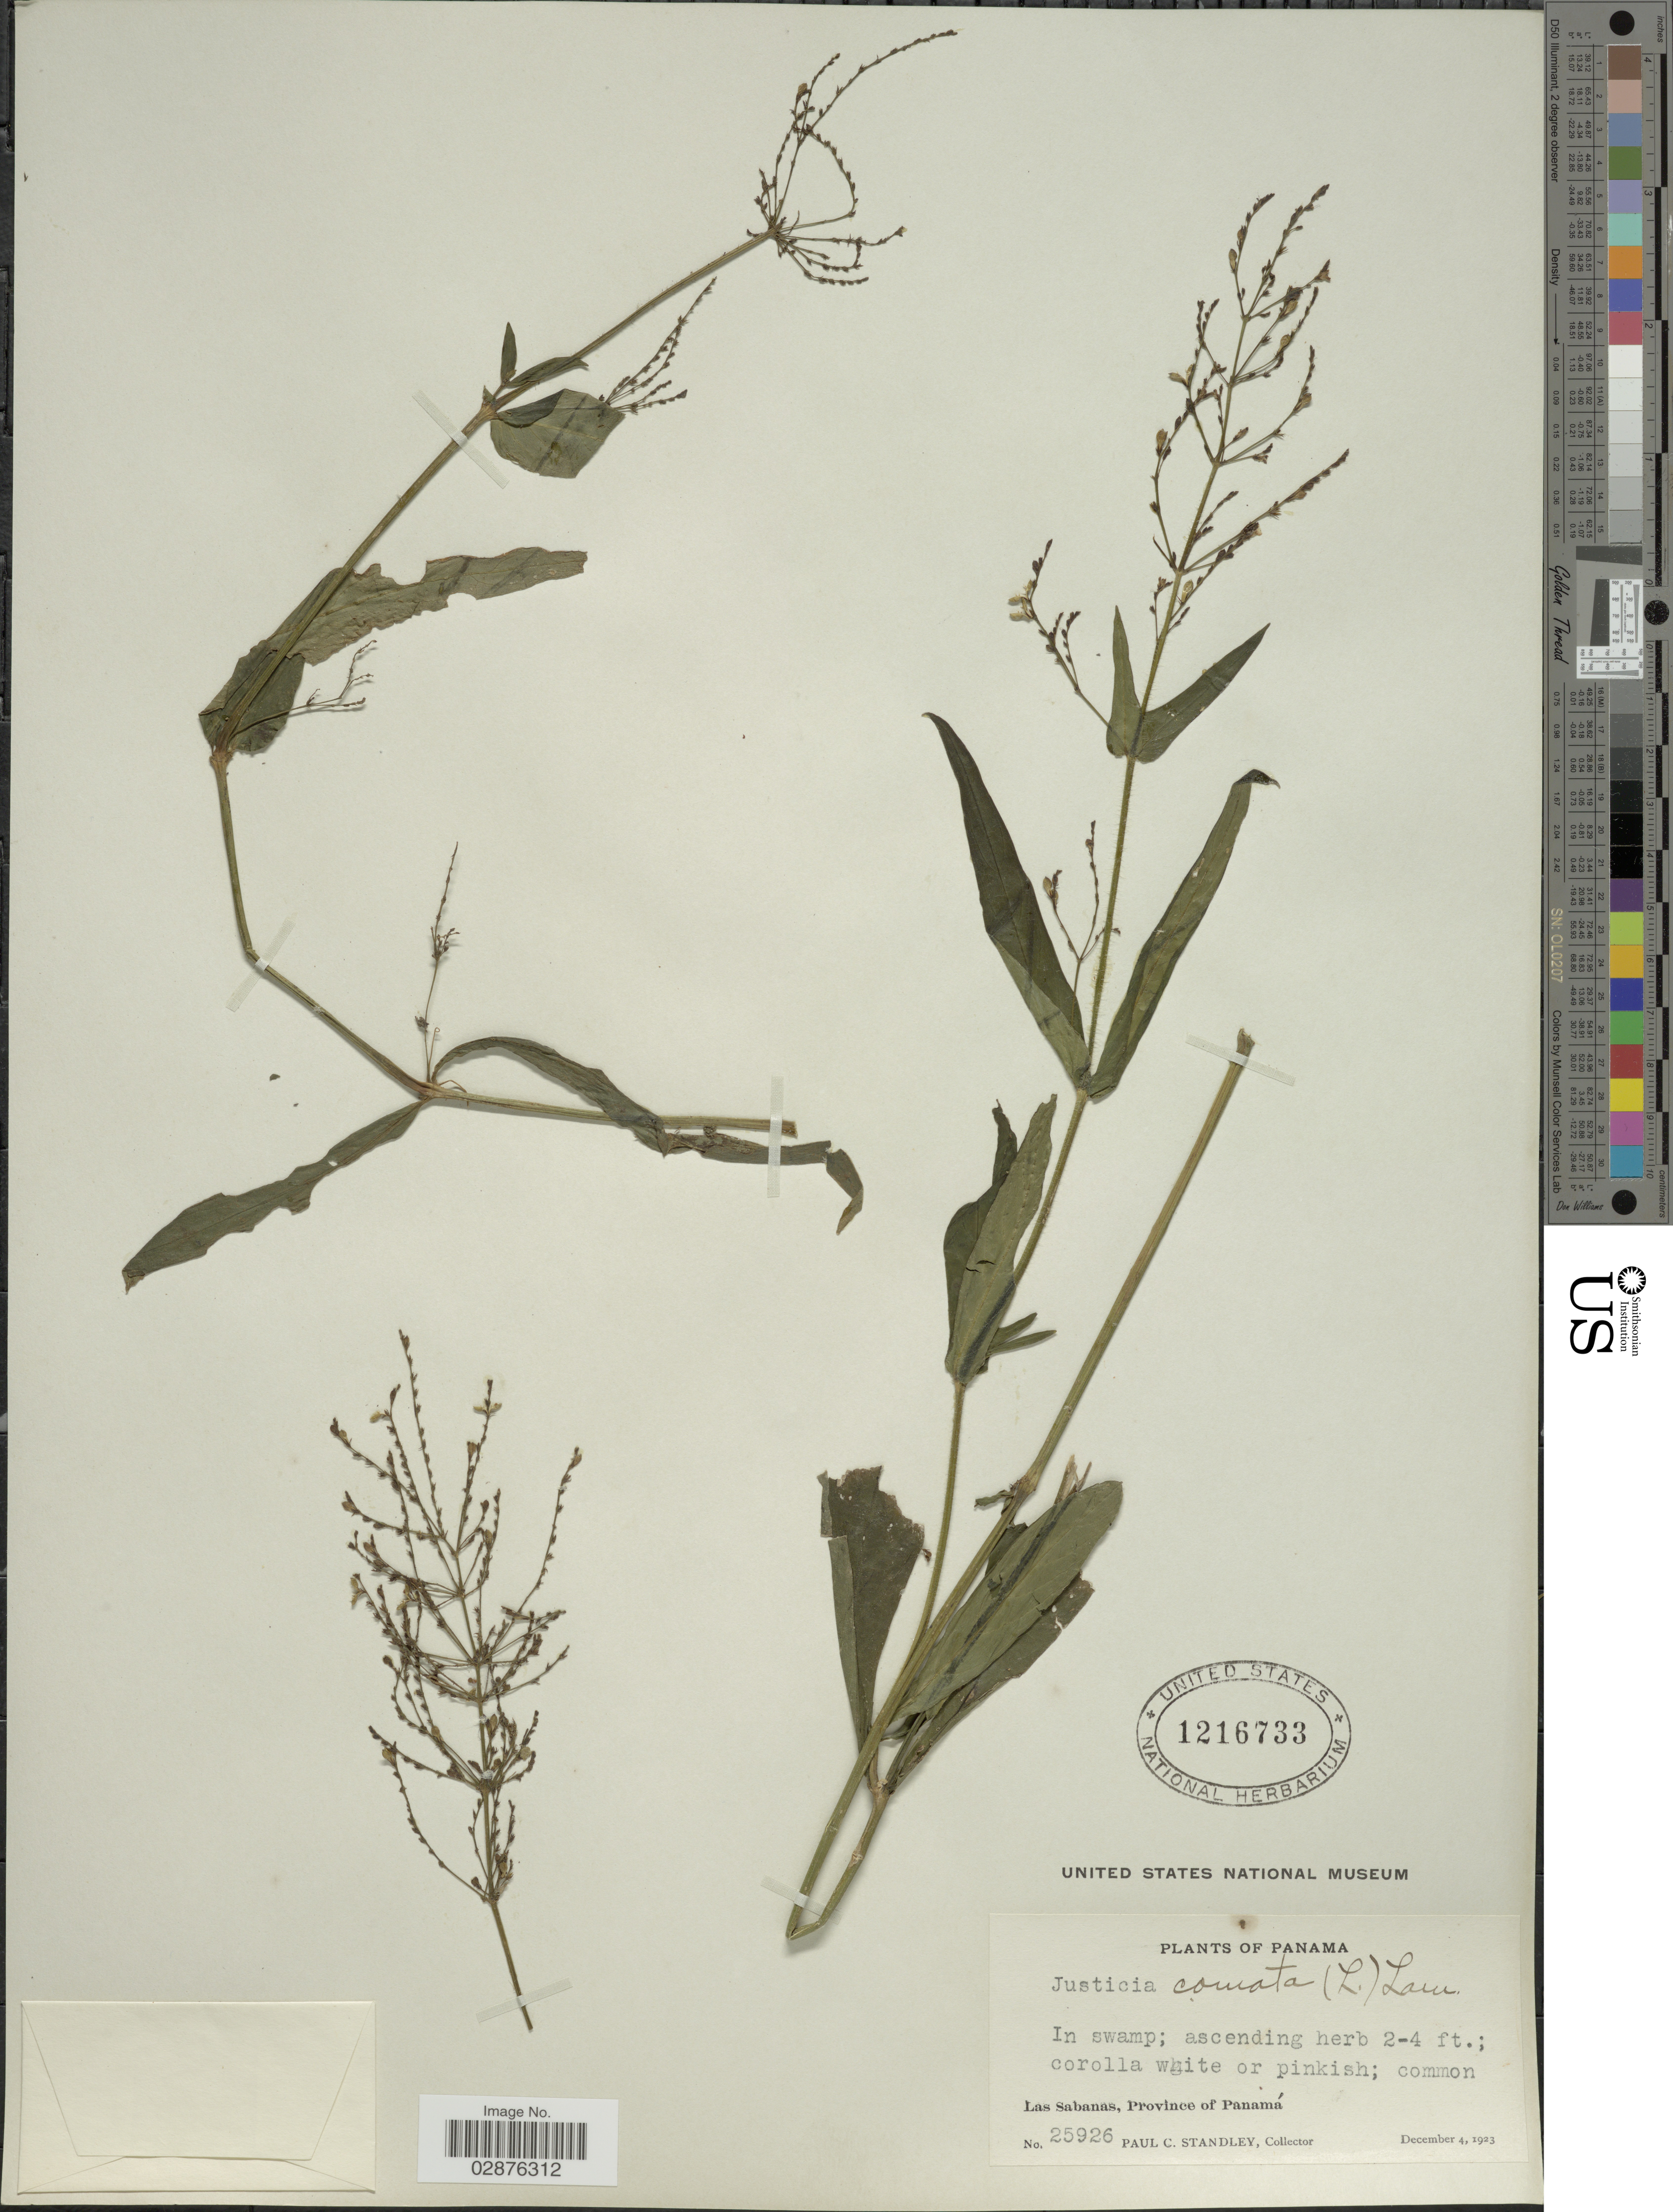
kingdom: Plantae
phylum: Tracheophyta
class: Magnoliopsida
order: Lamiales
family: Acanthaceae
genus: Justicia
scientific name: Justicia comata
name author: (L.) Lam.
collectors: P. C. Standley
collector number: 25926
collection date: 1923-12-04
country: Panama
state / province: Panamá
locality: Las Sabanas.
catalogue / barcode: US 1216733